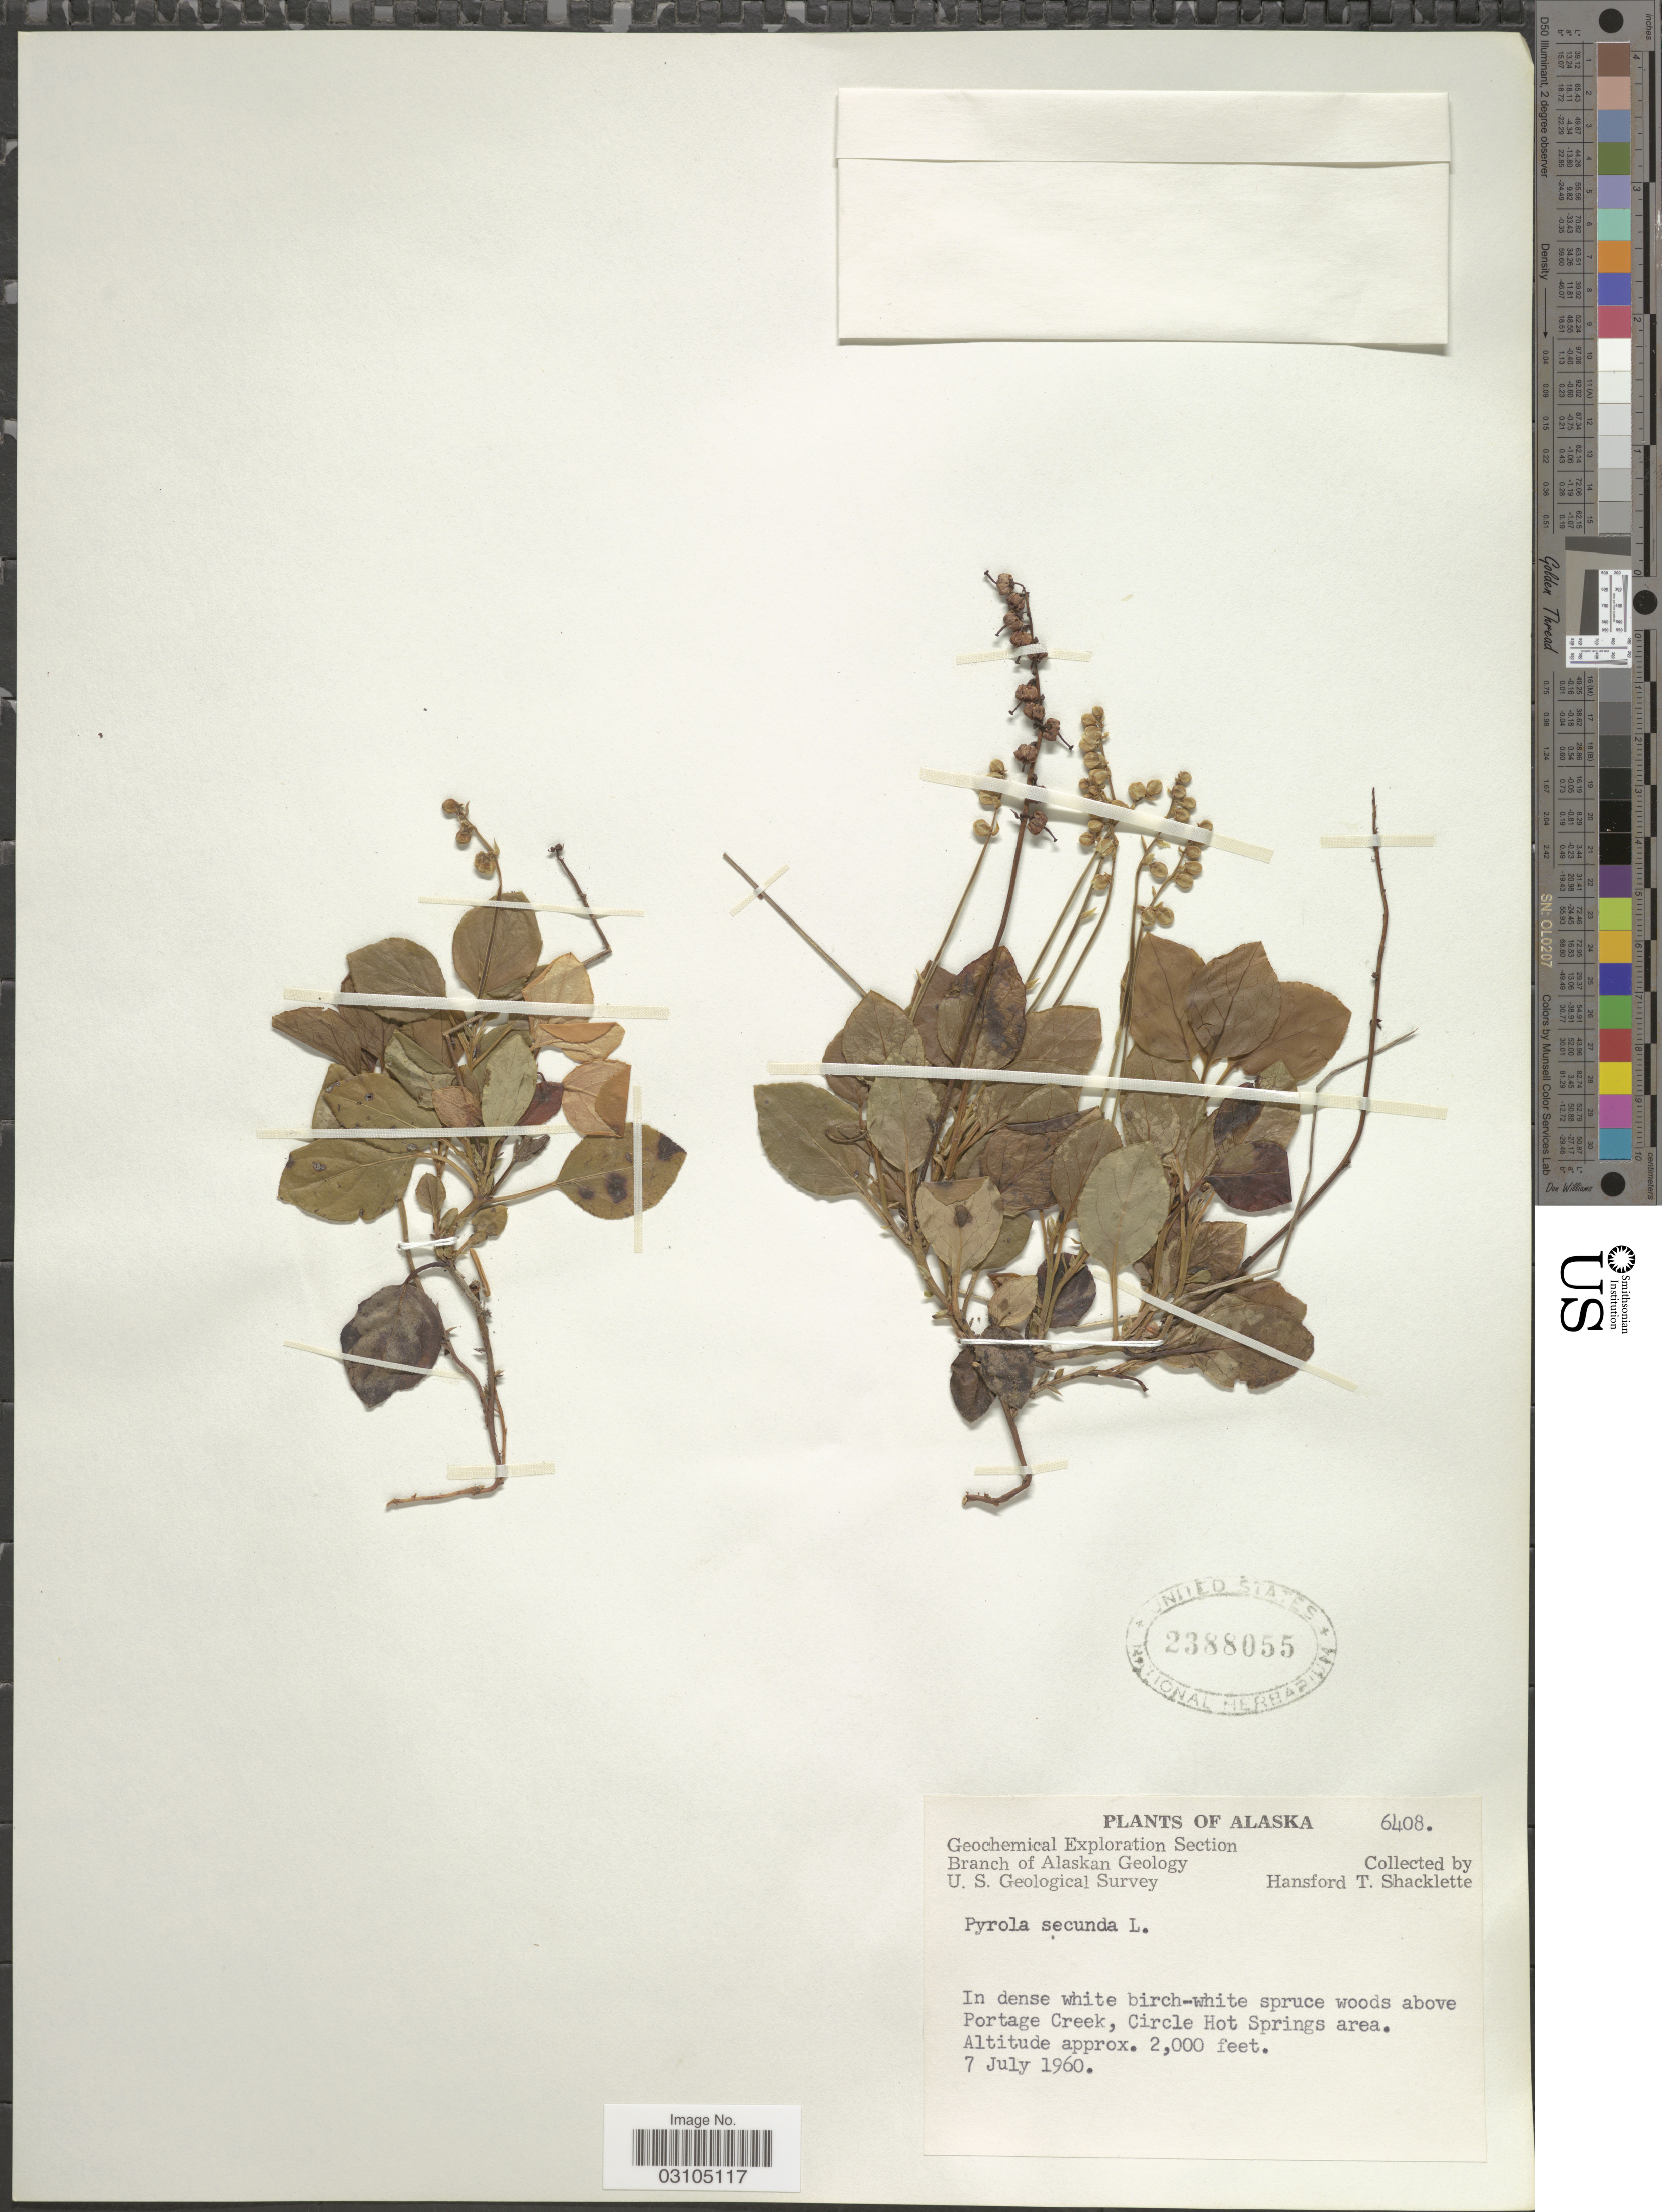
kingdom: Plantae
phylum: Tracheophyta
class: Magnoliopsida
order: Ericales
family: Ericaceae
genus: Orthilia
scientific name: Orthilia secunda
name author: (L.) House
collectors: H. Shacklette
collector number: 6408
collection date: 1960-07-07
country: United States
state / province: Alaska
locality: Above Portage Creek, Circle Hot Springs area.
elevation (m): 610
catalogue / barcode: US 2388055